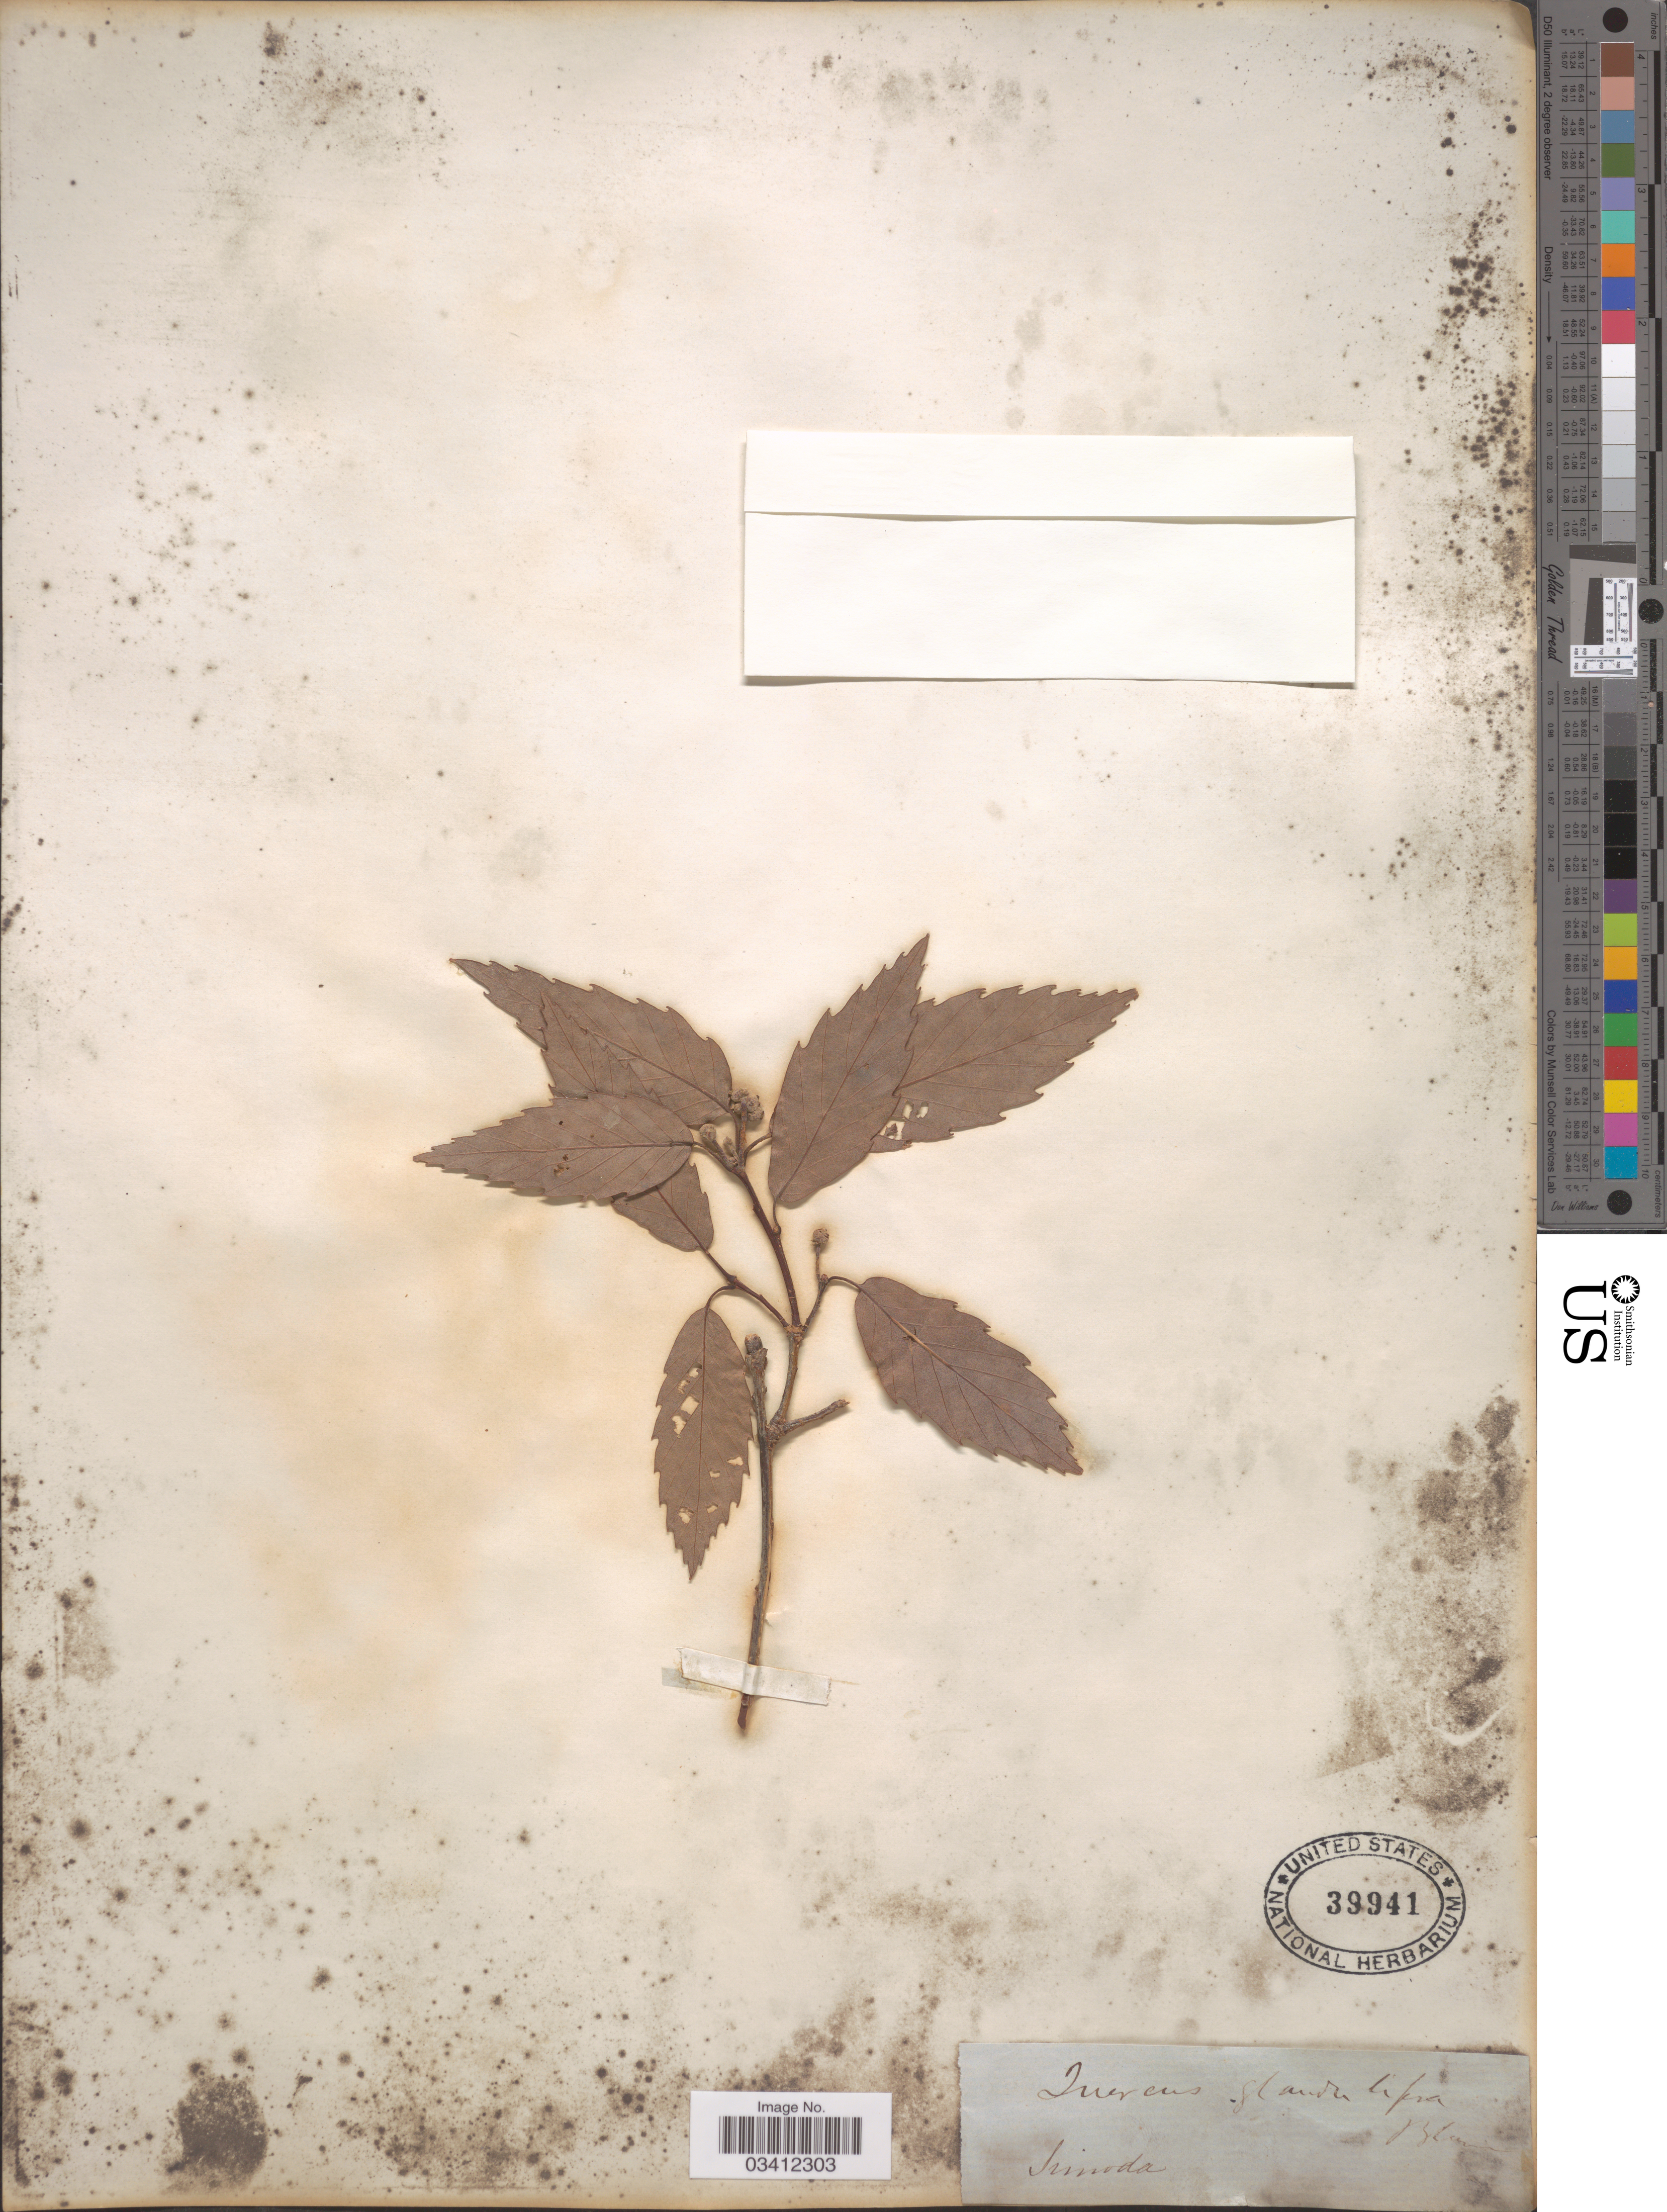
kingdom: Plantae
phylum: Tracheophyta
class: Magnoliopsida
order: Fagales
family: Fagaceae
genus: Quercus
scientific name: Quercus serrata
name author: Thunb.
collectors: Simoda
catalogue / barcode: US 39941